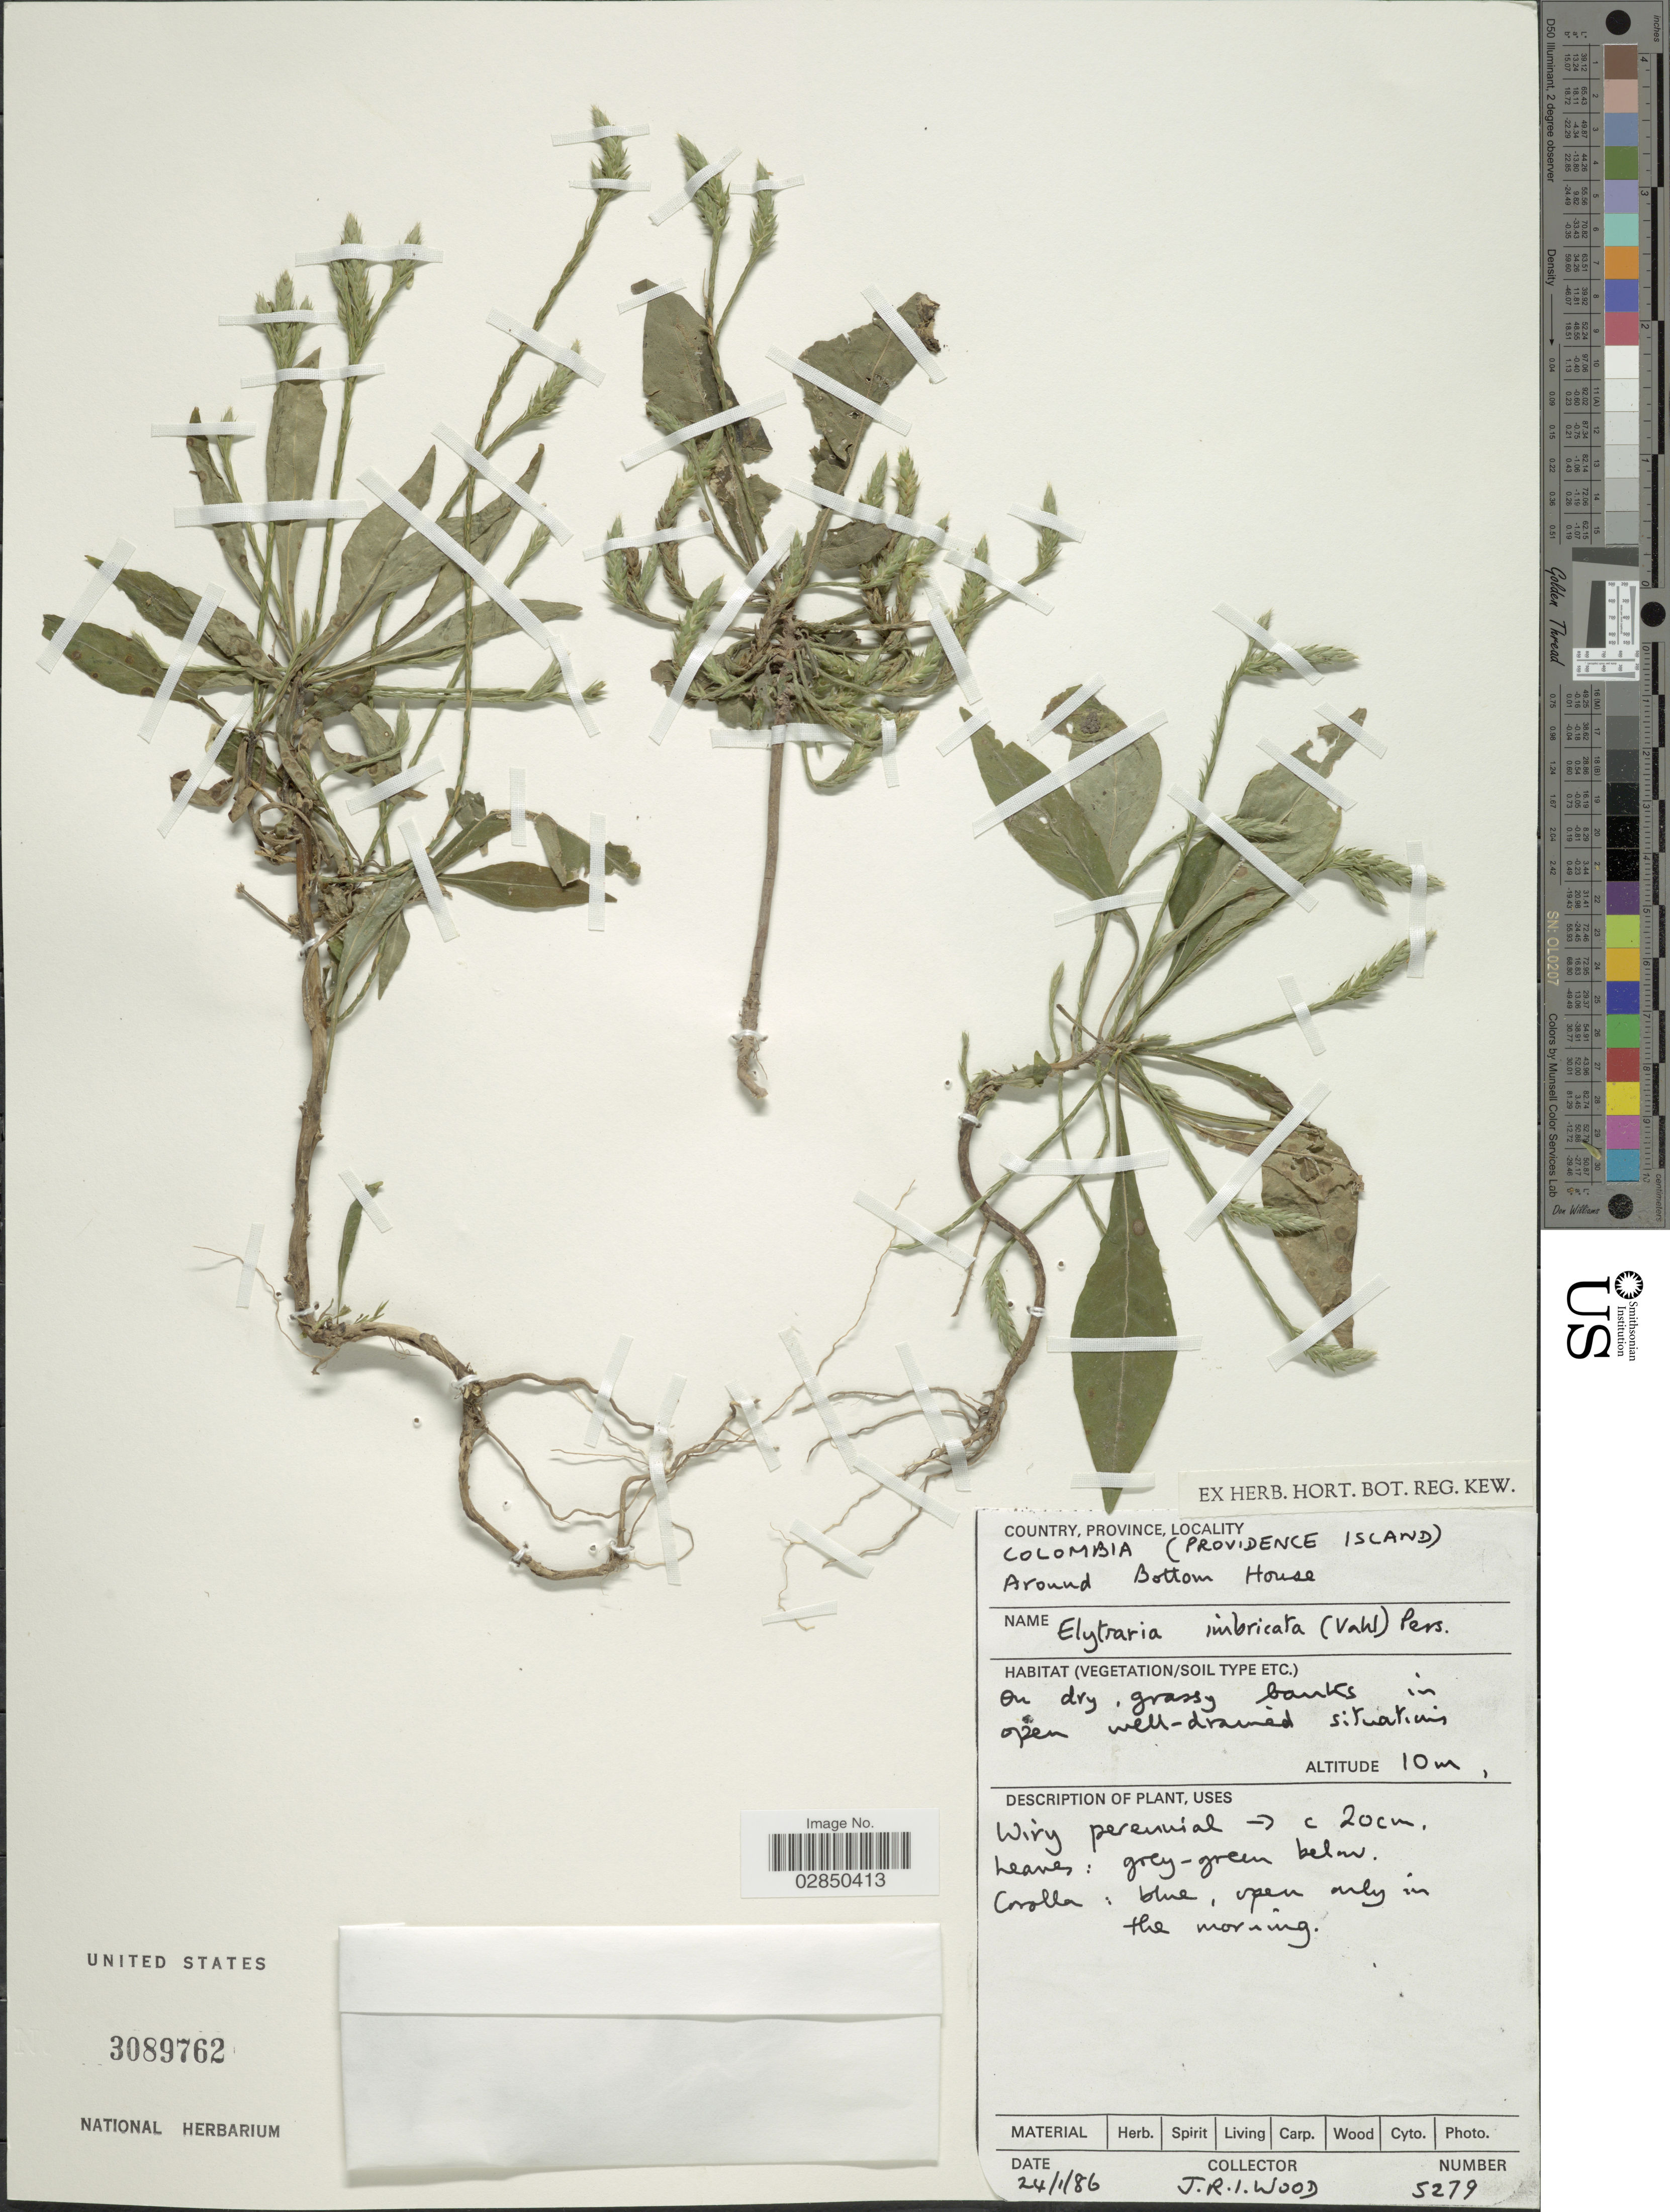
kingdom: Plantae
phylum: Tracheophyta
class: Magnoliopsida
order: Lamiales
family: Acanthaceae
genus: Elytraria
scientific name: Elytraria imbricata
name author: (Vahl) Pers.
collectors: J. R. I. Wood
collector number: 5279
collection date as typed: Transcribed d/m/y: 24/1/86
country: Colombia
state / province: San Andres y Providencia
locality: (Providence Island) Around Bottom House.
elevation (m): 10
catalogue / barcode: US 3089762